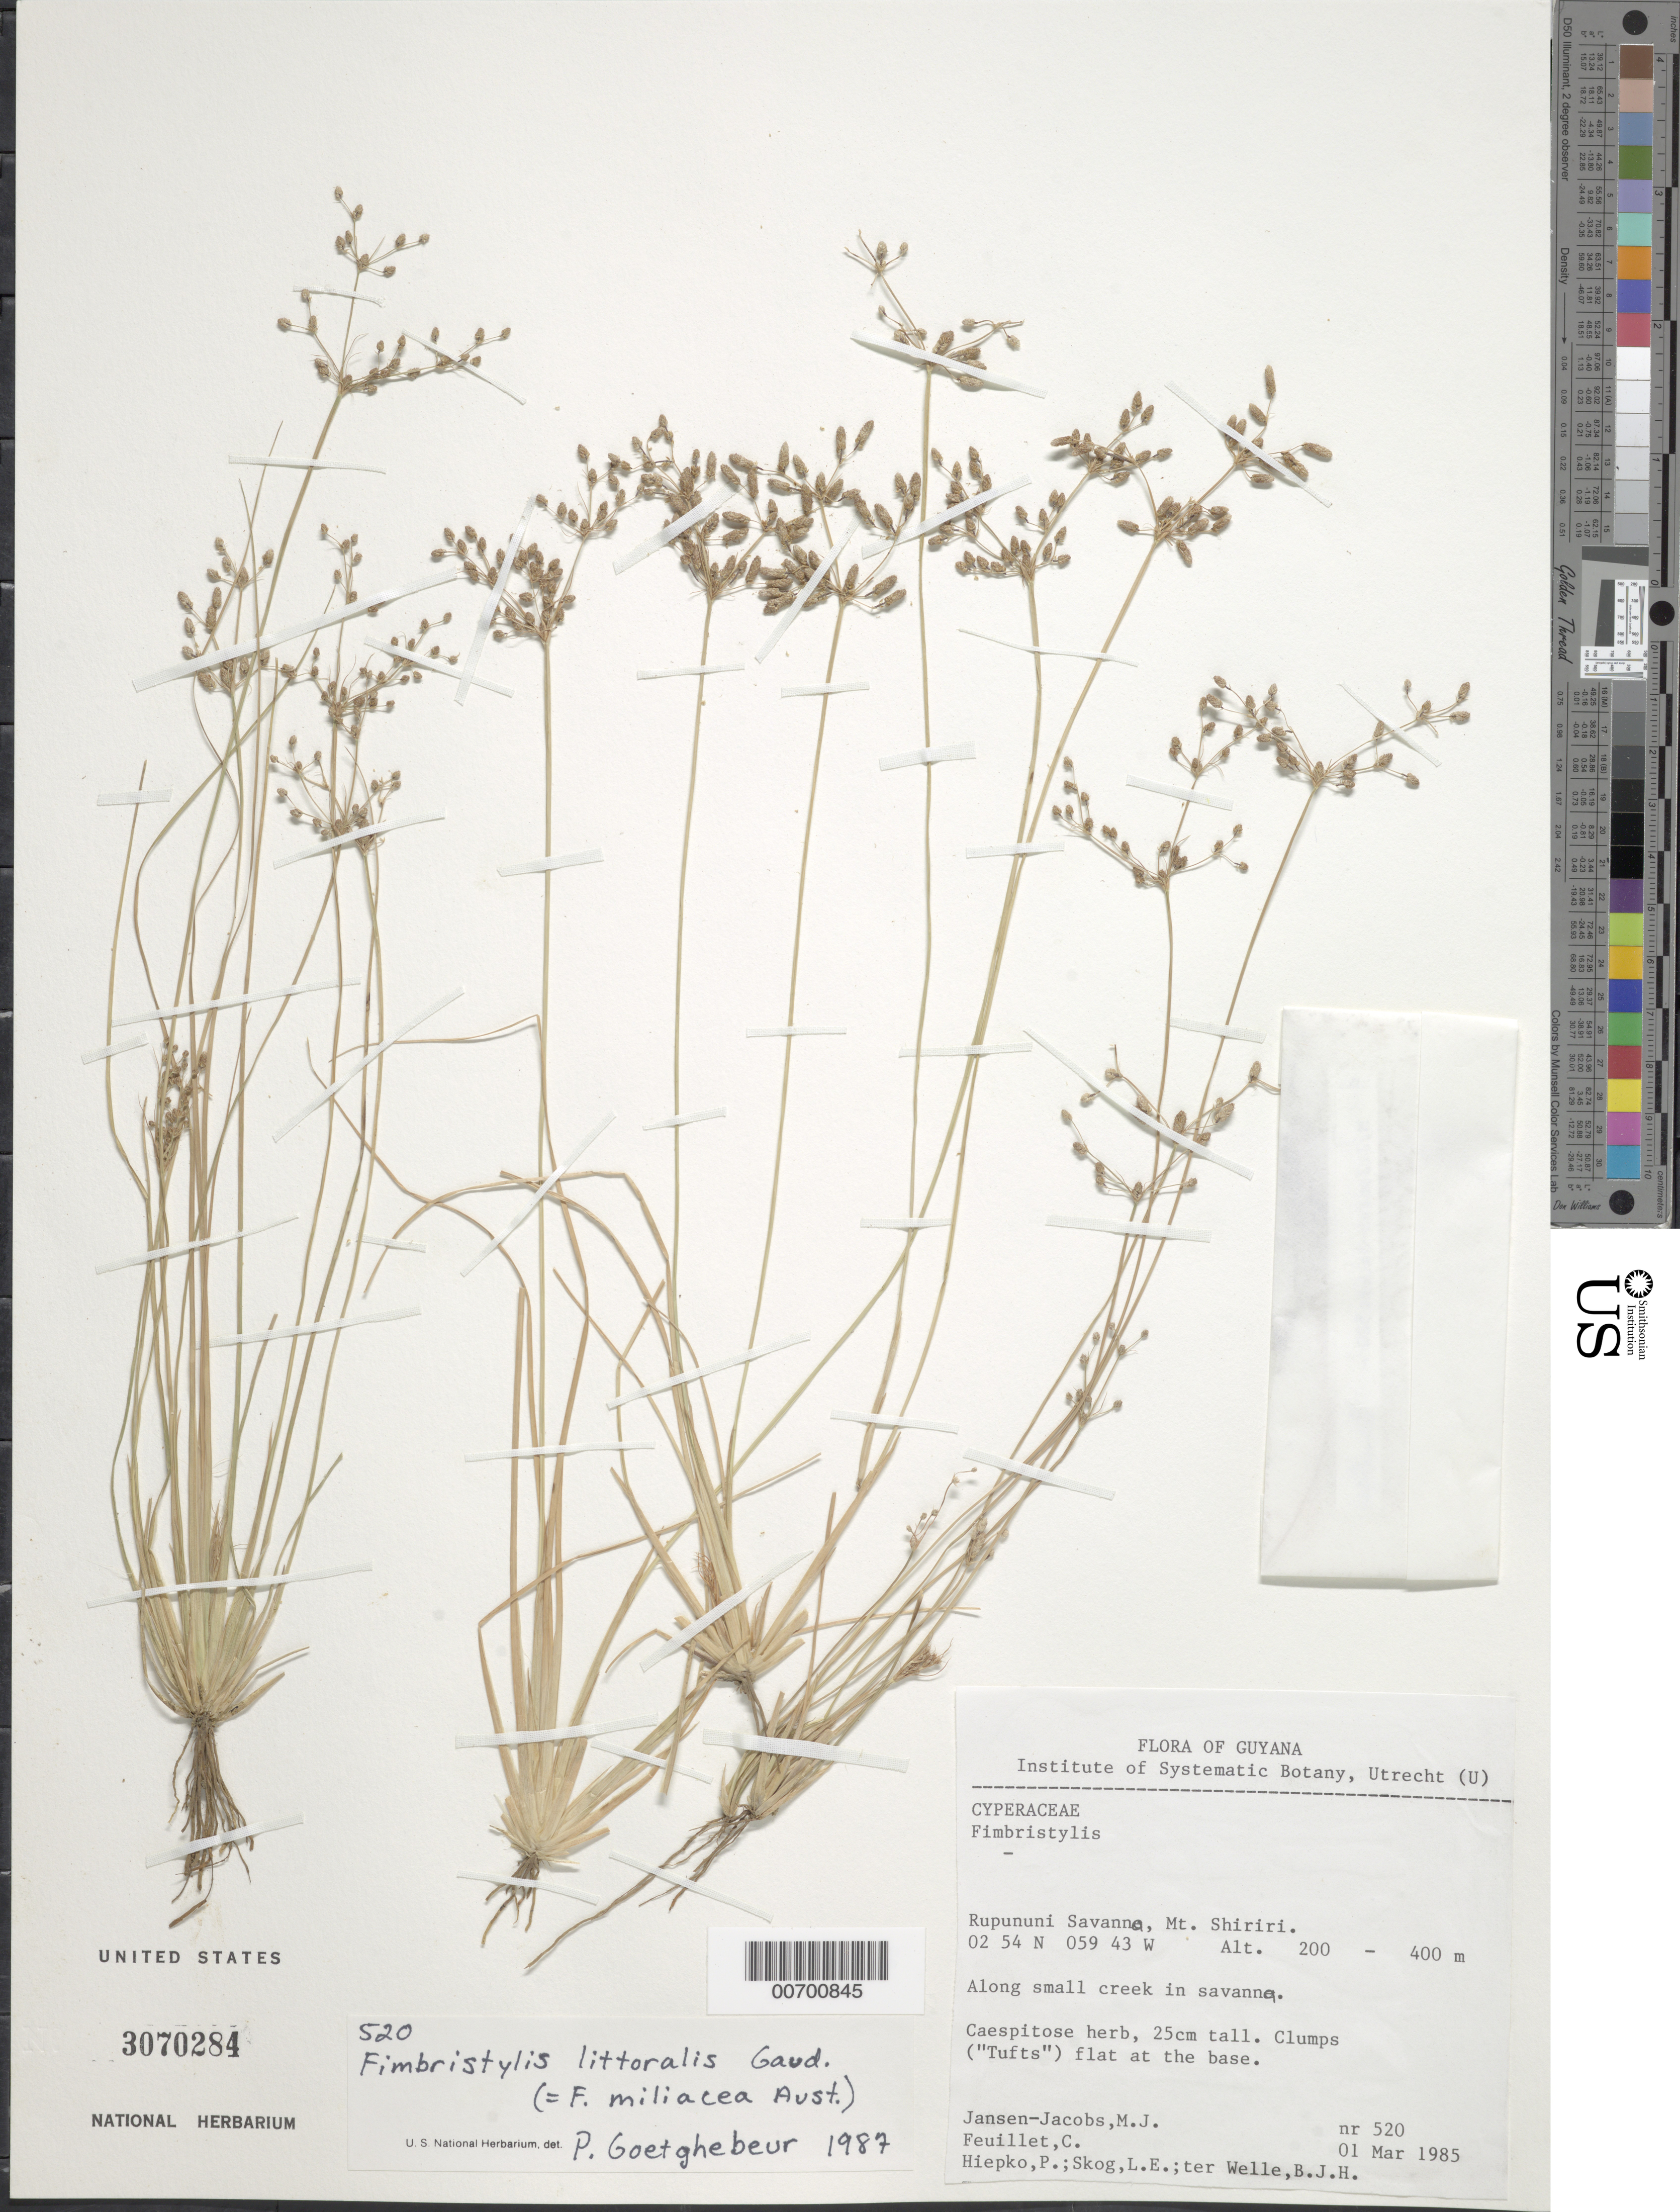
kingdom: Plantae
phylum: Tracheophyta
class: Liliopsida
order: Poales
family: Cyperaceae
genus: Fimbristylis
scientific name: Fimbristylis littoralis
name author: Gaudich.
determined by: Goetghebeur, P.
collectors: M. J. Jansen-Jacobs, C. Feuillet, P. H. Hiepko, L. E. Skog & B. Welle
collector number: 520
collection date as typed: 1-Mar-85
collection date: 1985-03-01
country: Guyana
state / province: U. Takutu-U. Essequibo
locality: Rupununi Savanna, Mt. Shiriri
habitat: Along small creek in savanna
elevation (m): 200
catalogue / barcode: US 3070284